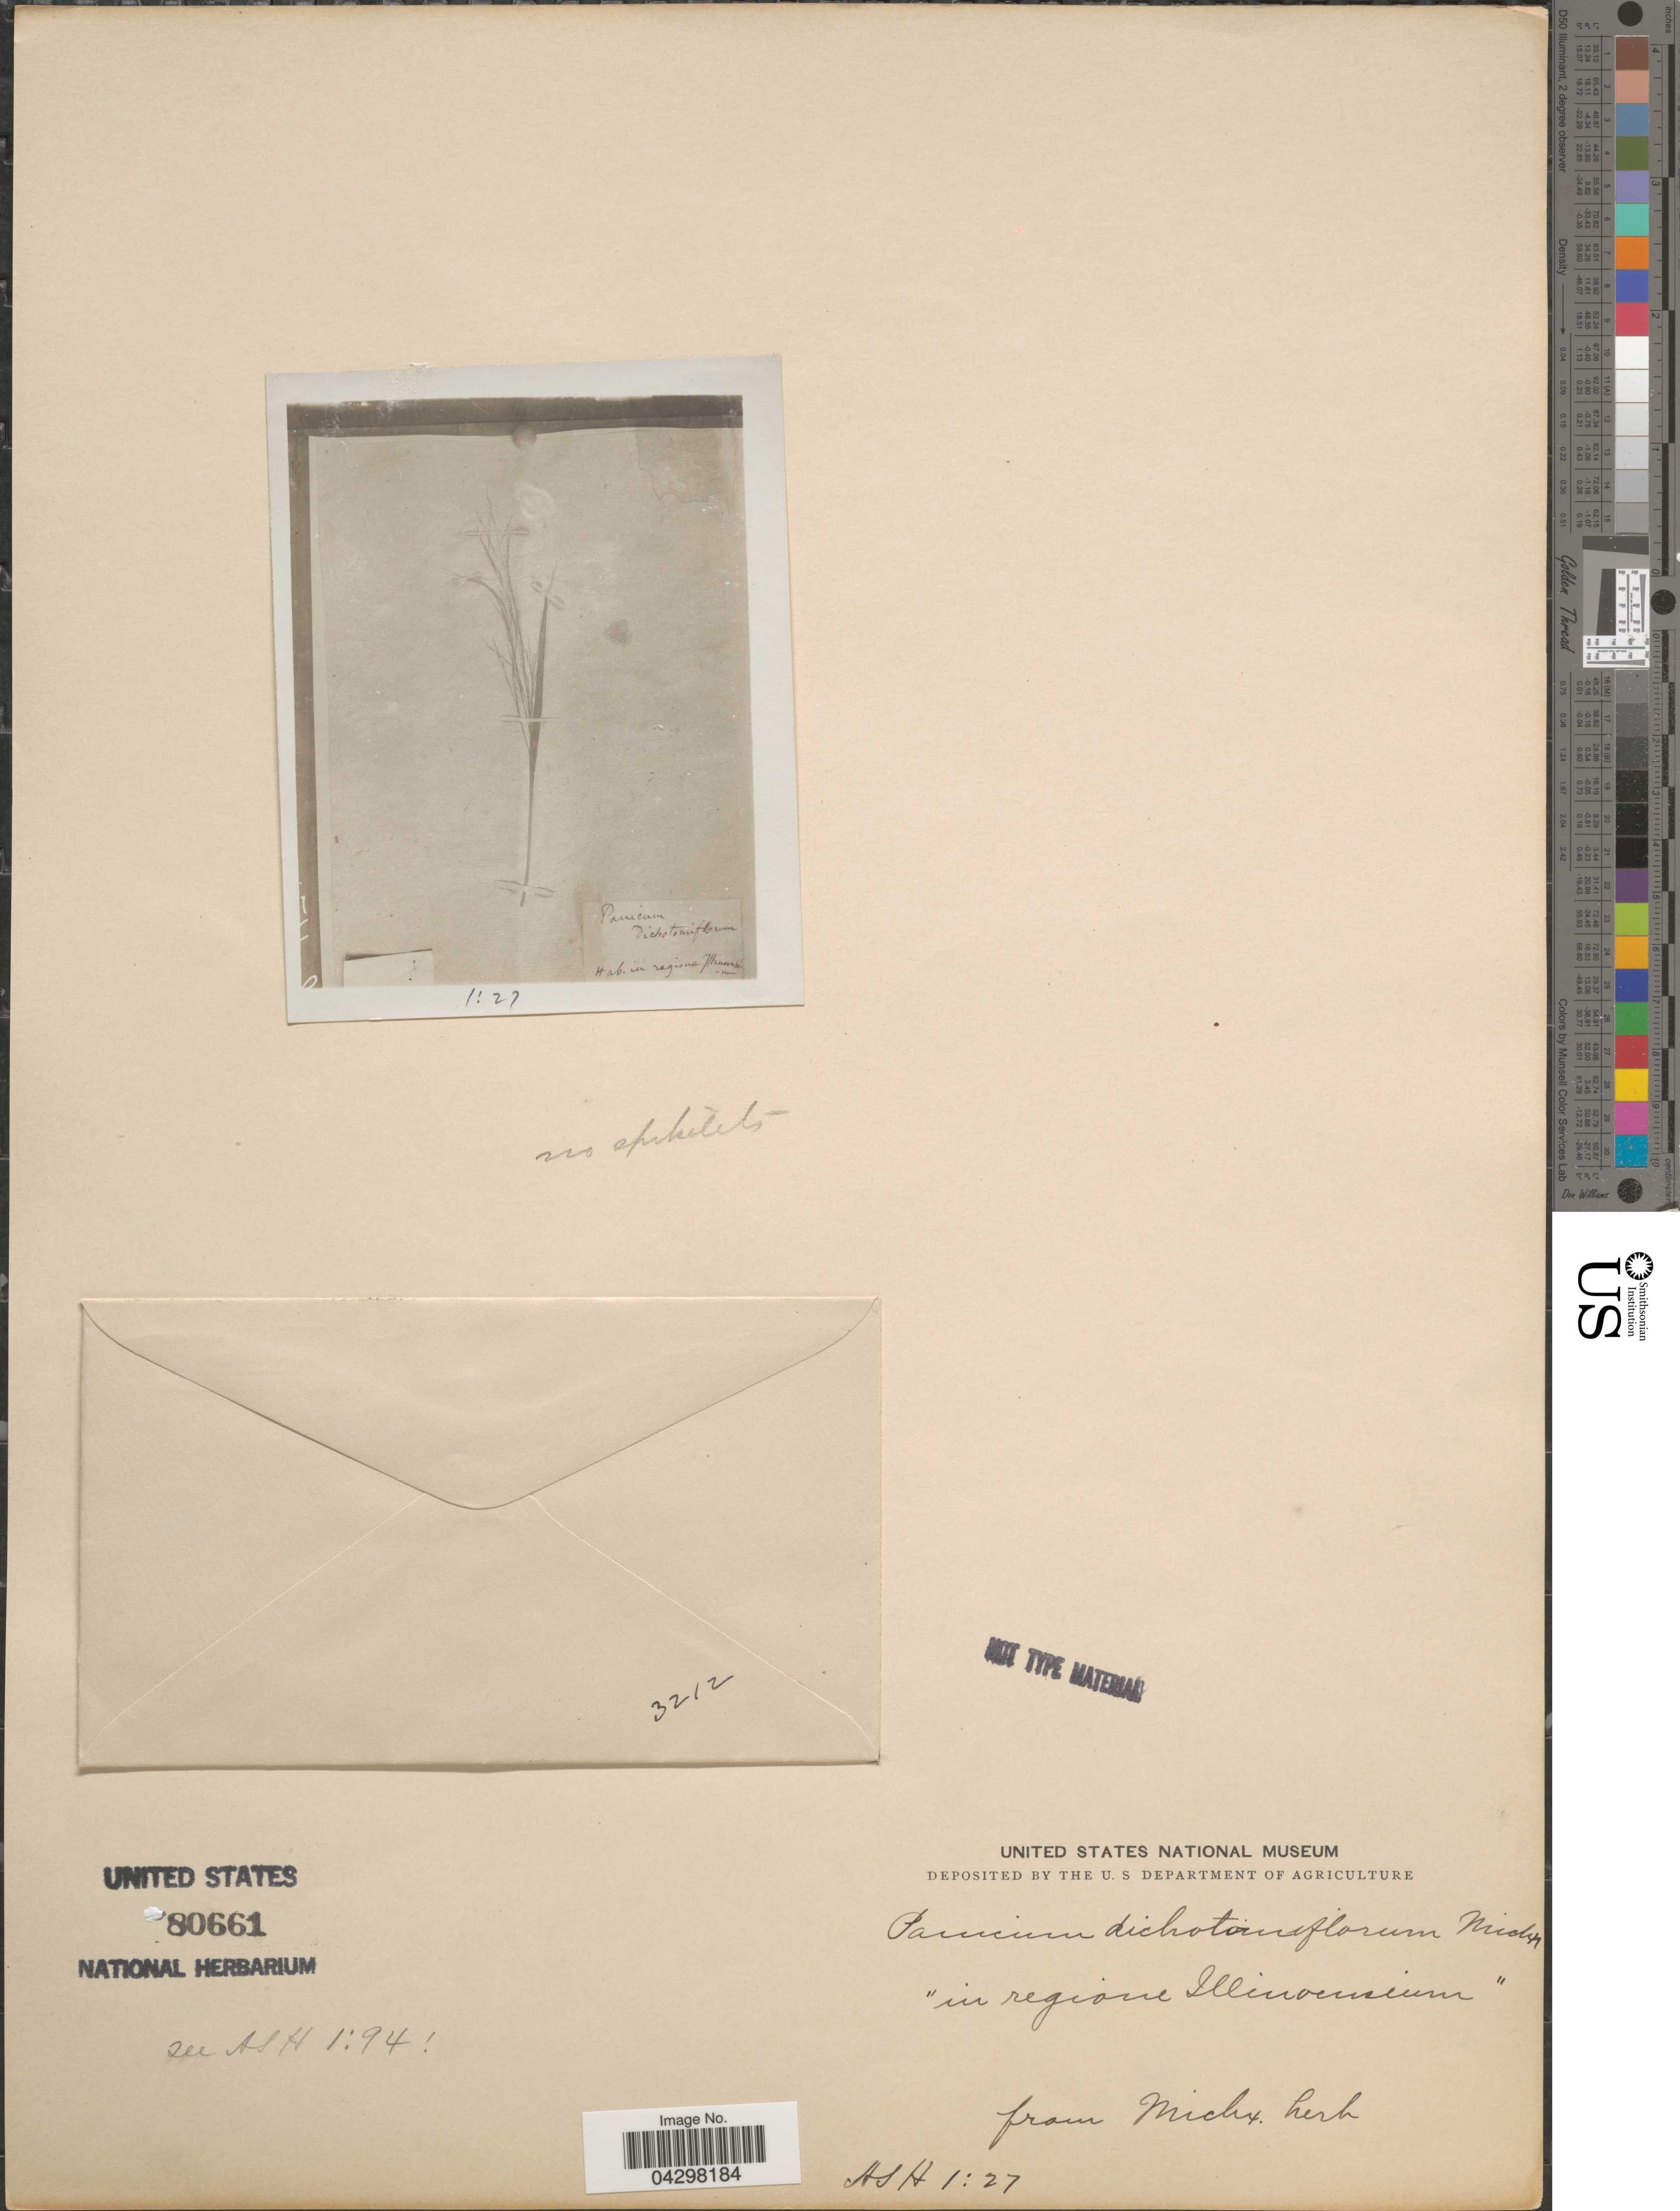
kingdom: Plantae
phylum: Tracheophyta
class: Liliopsida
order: Poales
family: Poaceae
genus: Panicum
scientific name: Panicum dichotomiflorum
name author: Michx.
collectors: A. H.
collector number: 3212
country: United States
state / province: Illinois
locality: in regione Illinoensium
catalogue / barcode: US 80661